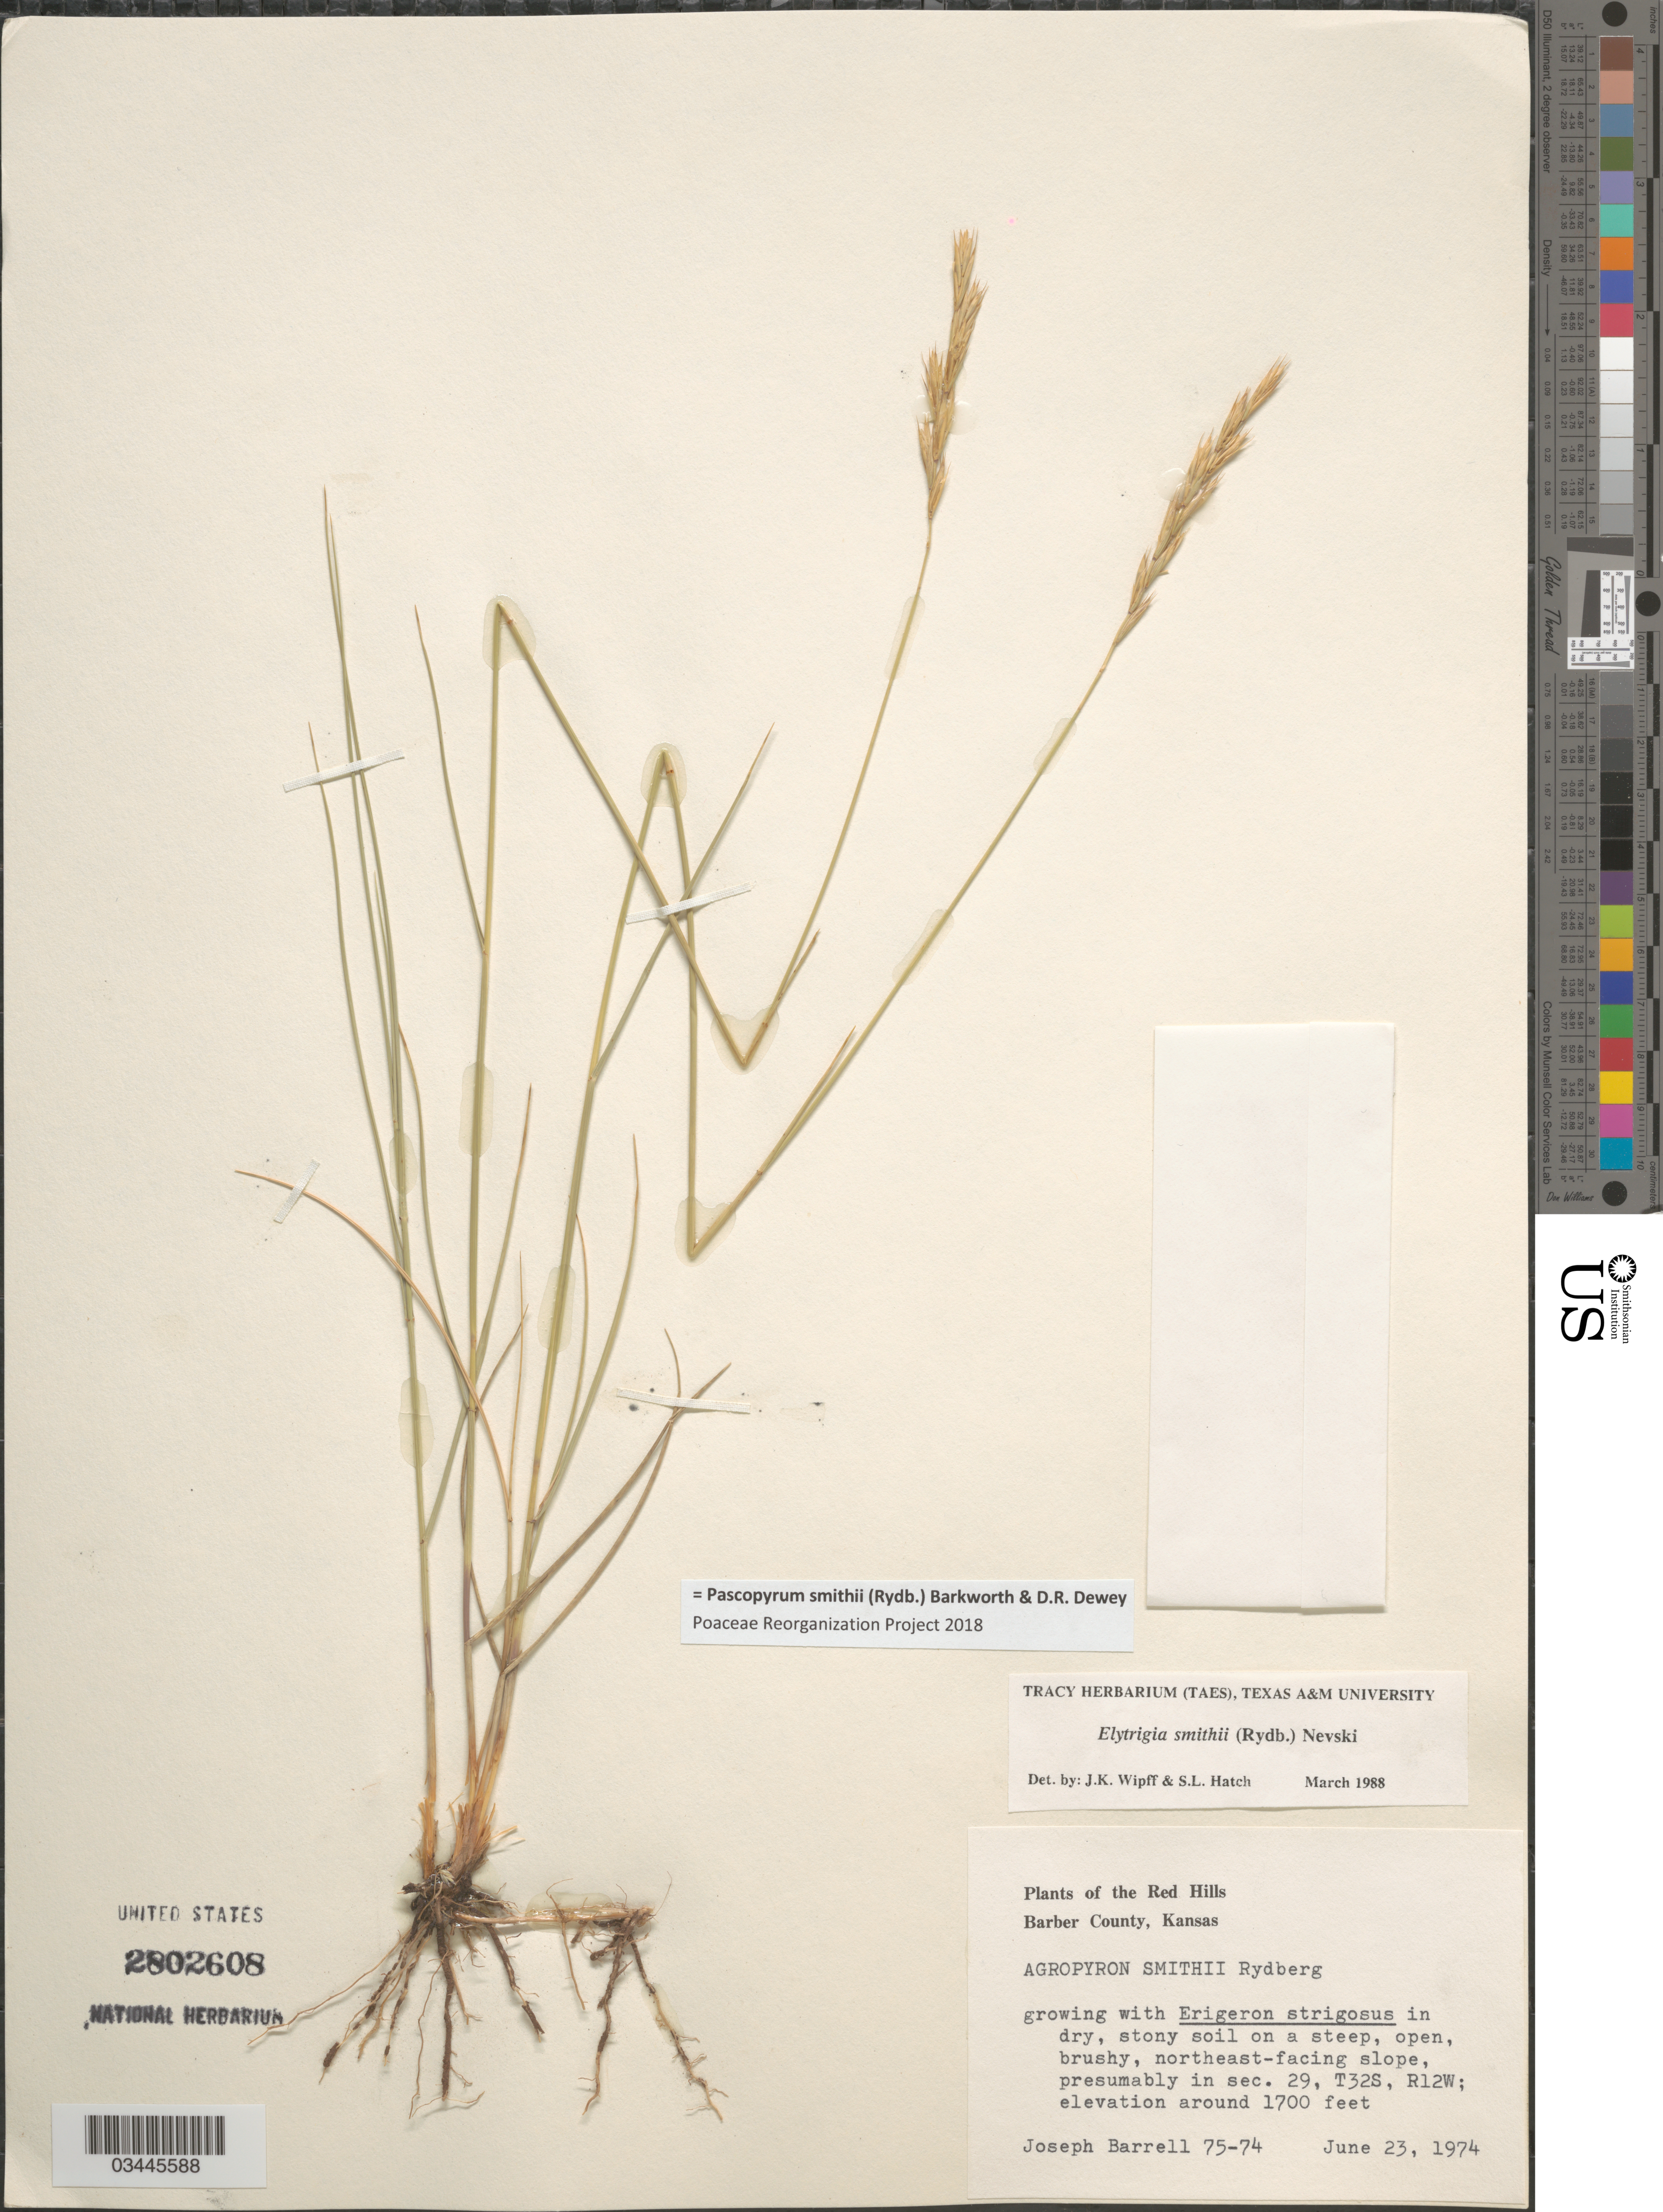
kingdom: Plantae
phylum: Tracheophyta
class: Liliopsida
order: Poales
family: Poaceae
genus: Pascopyrum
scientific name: Pascopyrum smithii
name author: (Rydb.) Barkworth & Dewey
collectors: J. Barrell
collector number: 75-74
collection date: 1974-06-23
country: United States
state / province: Kansas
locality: Red Hills. Barber County. Northeast-facing slope, presumably in sec. 29, T32S, R12W.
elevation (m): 518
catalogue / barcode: US 2802608